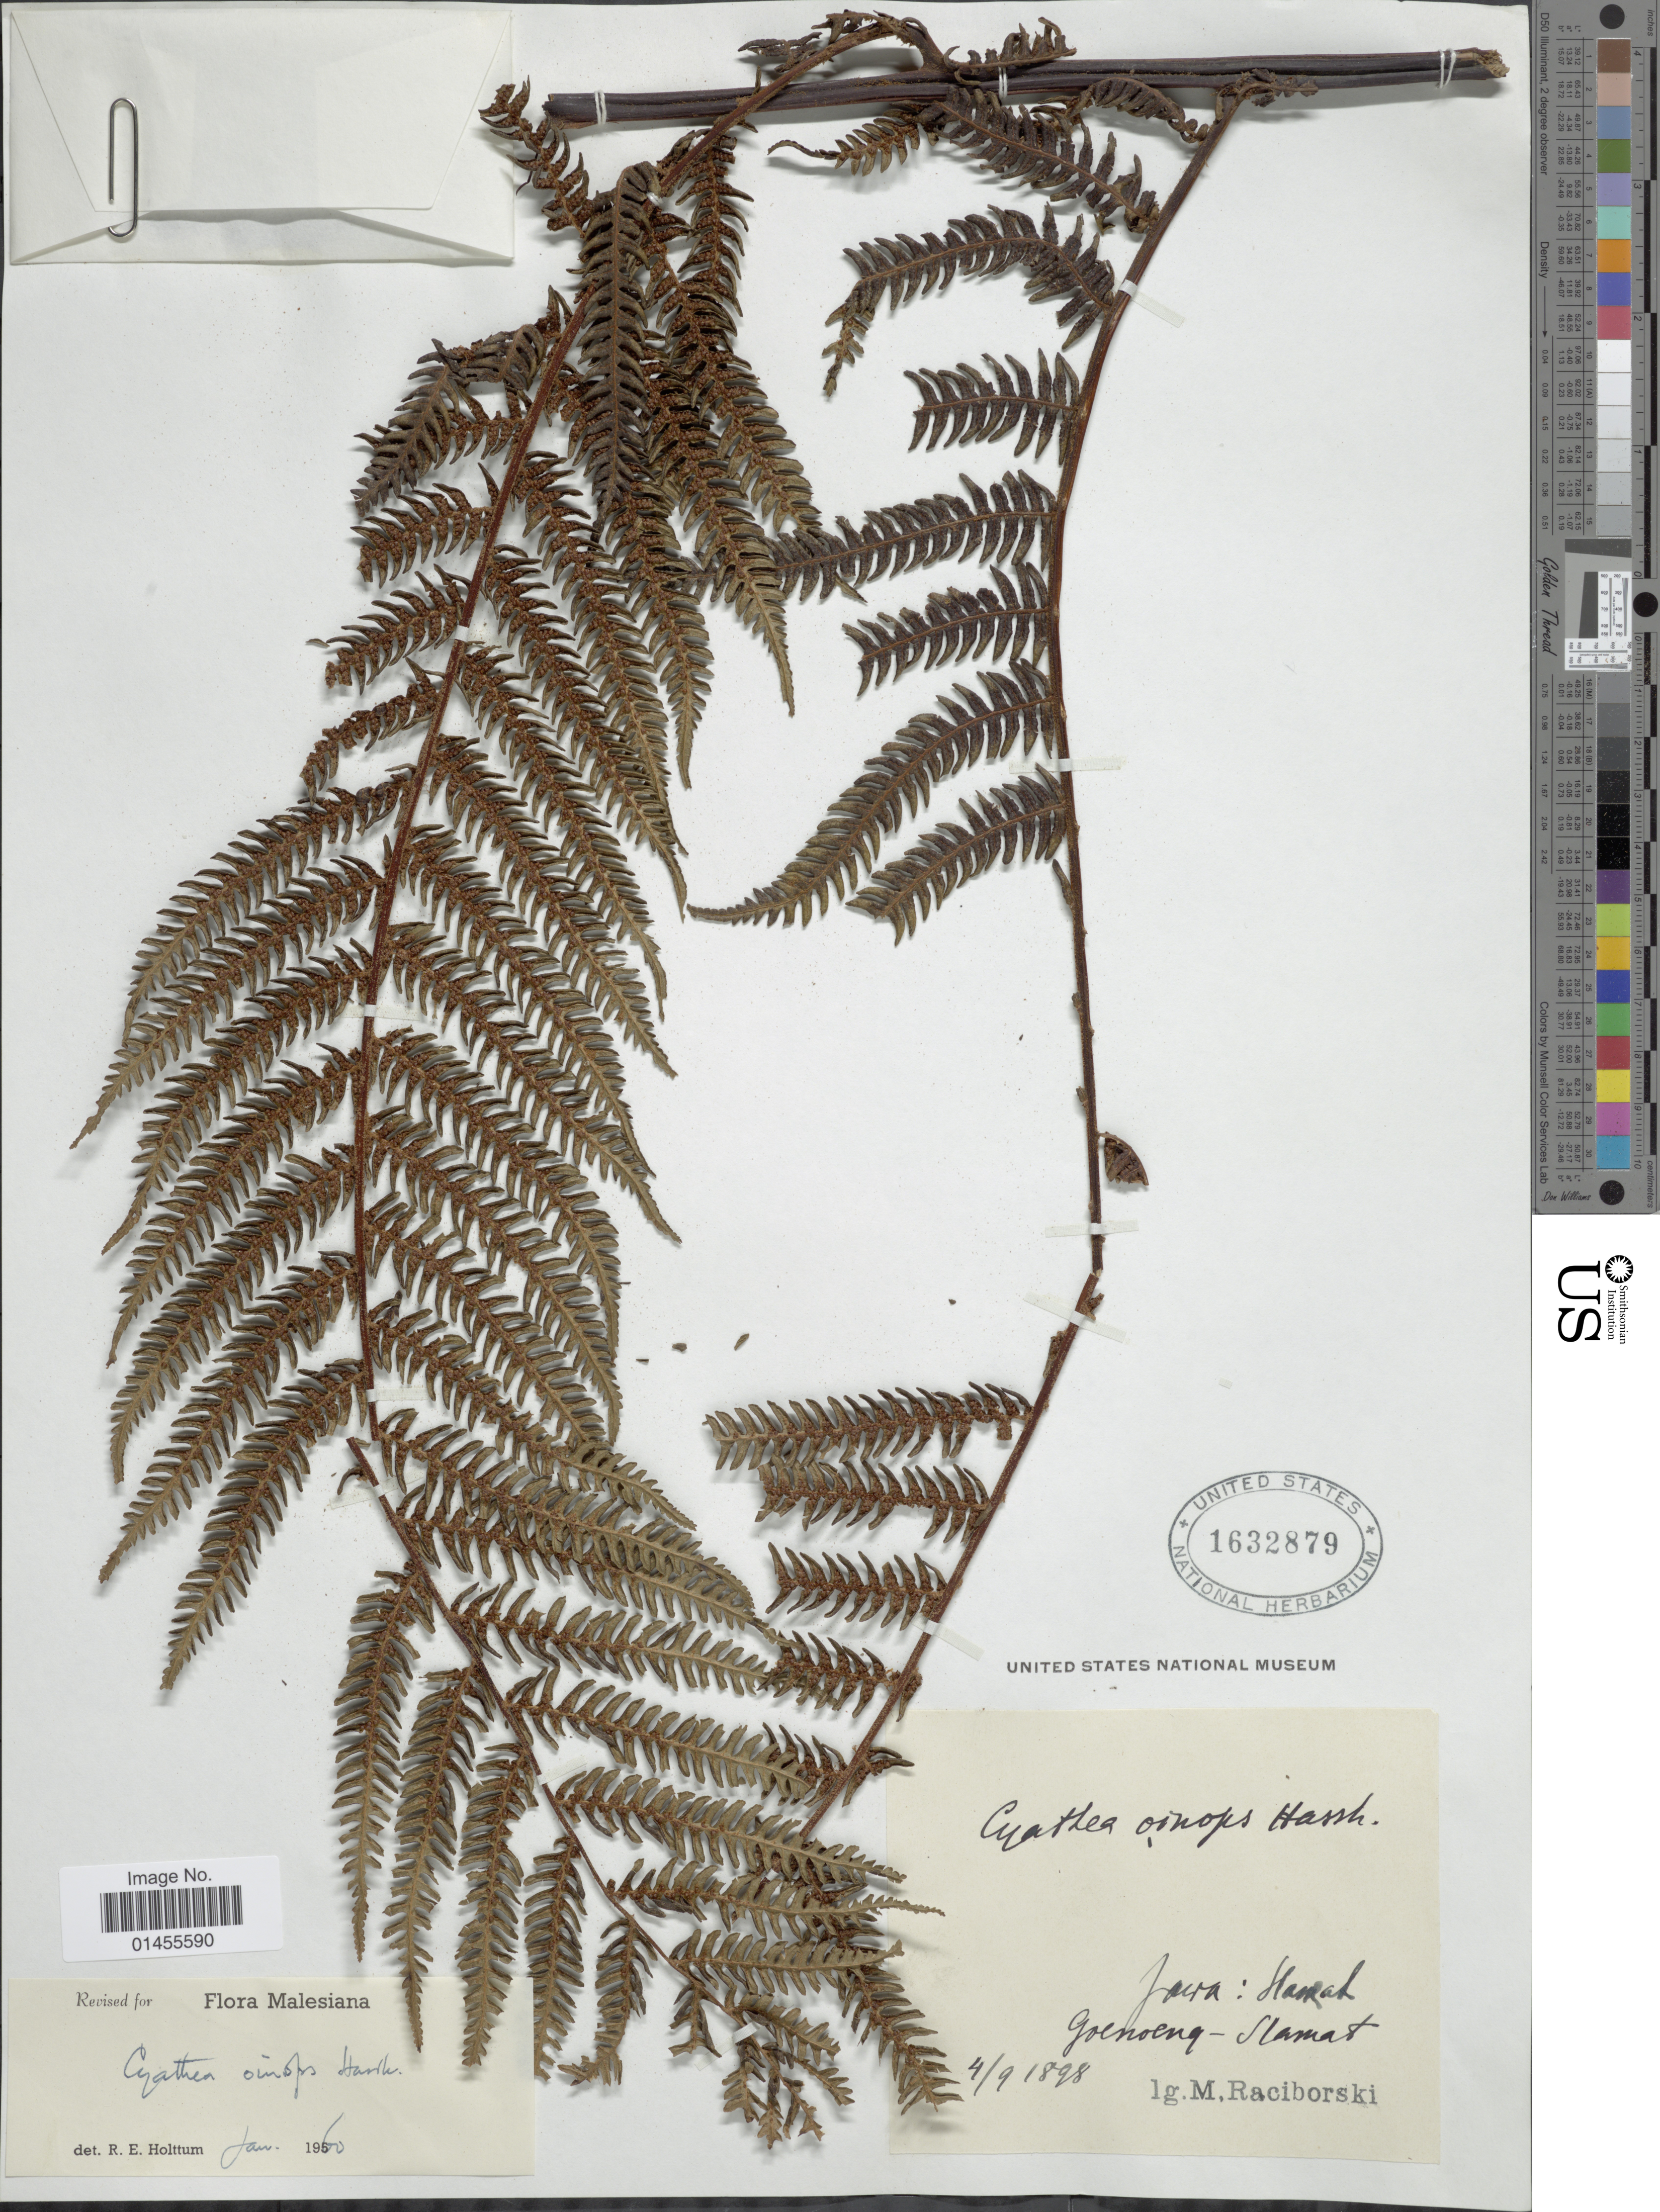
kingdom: Plantae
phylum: Tracheophyta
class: Polypodiopsida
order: Cyatheales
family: Cyatheaceae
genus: Alsophila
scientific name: Alsophila oinops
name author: (Hassk.) R.M. Tryon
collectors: M. Raciborski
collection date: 1898-09-04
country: Indonesia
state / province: Java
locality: Harrak. GoenoengSlamat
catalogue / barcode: US 1632879